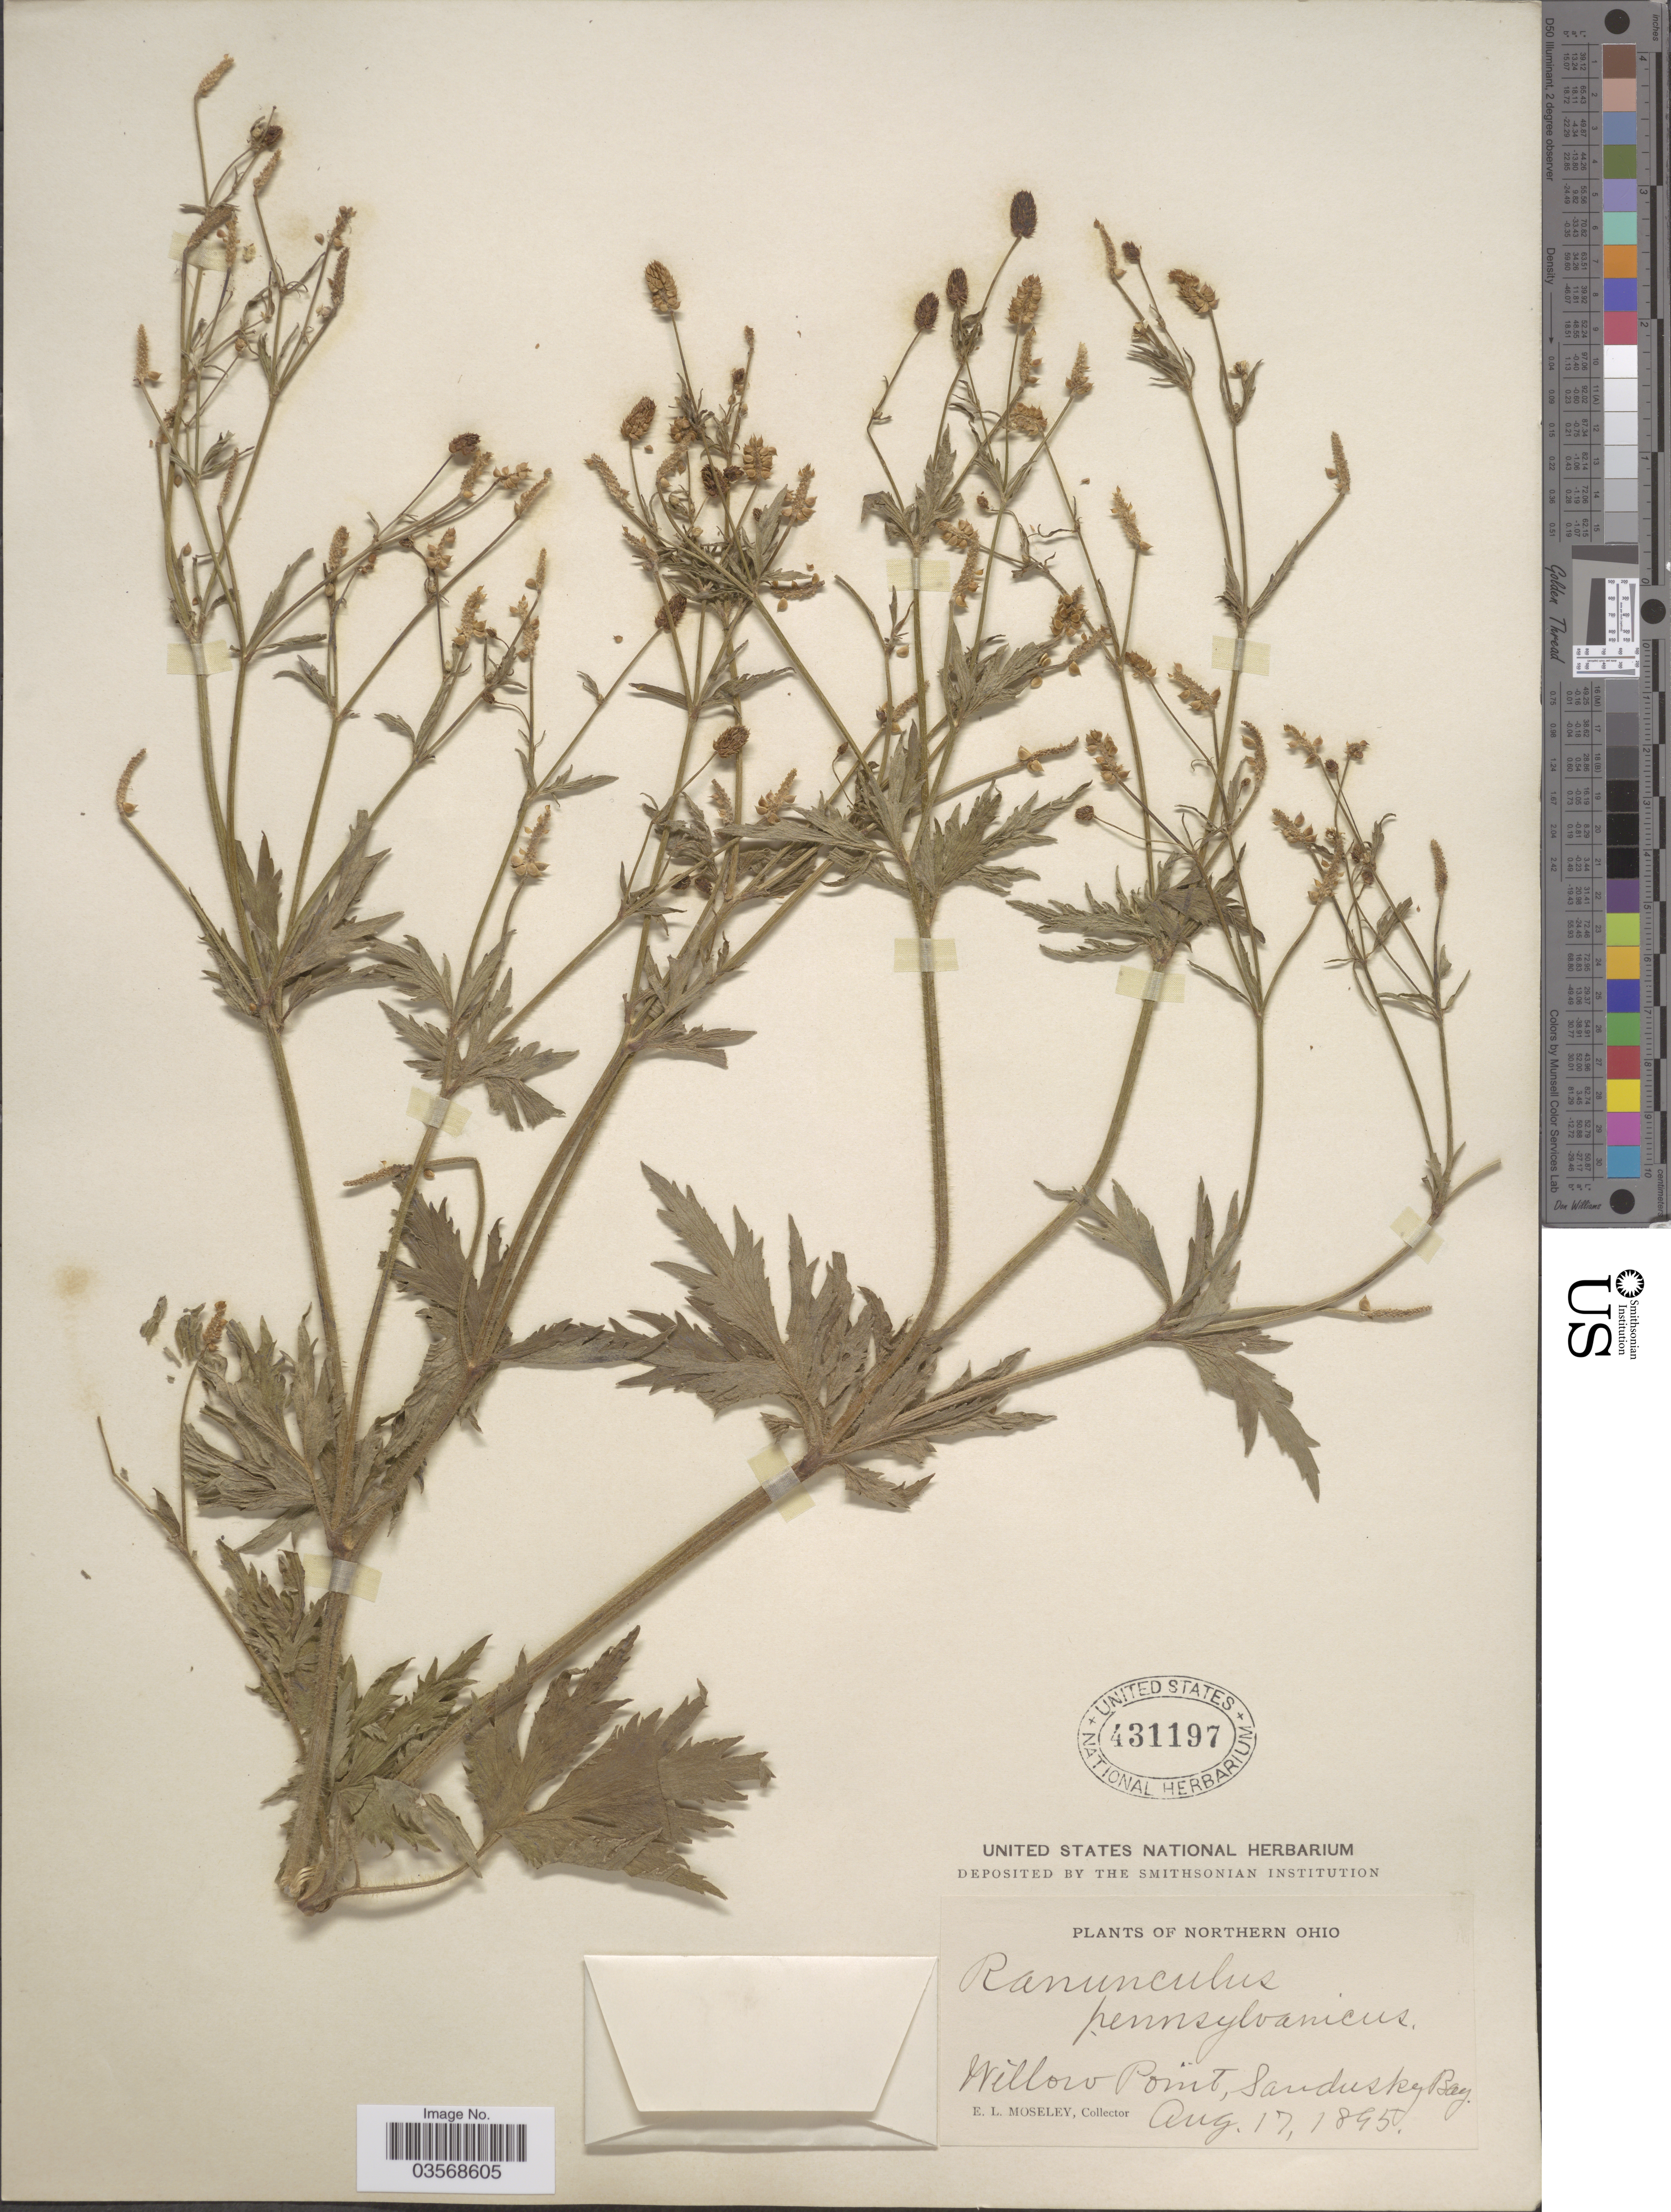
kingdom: Plantae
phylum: Tracheophyta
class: Magnoliopsida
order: Ranunculales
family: Ranunculaceae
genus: Ranunculus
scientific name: Ranunculus pensylvanicus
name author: L. f.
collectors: E. Moseley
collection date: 1895-08-17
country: United States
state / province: Ohio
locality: Northern Ohio. Willow Point, Sandusky Bay.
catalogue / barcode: US 431197